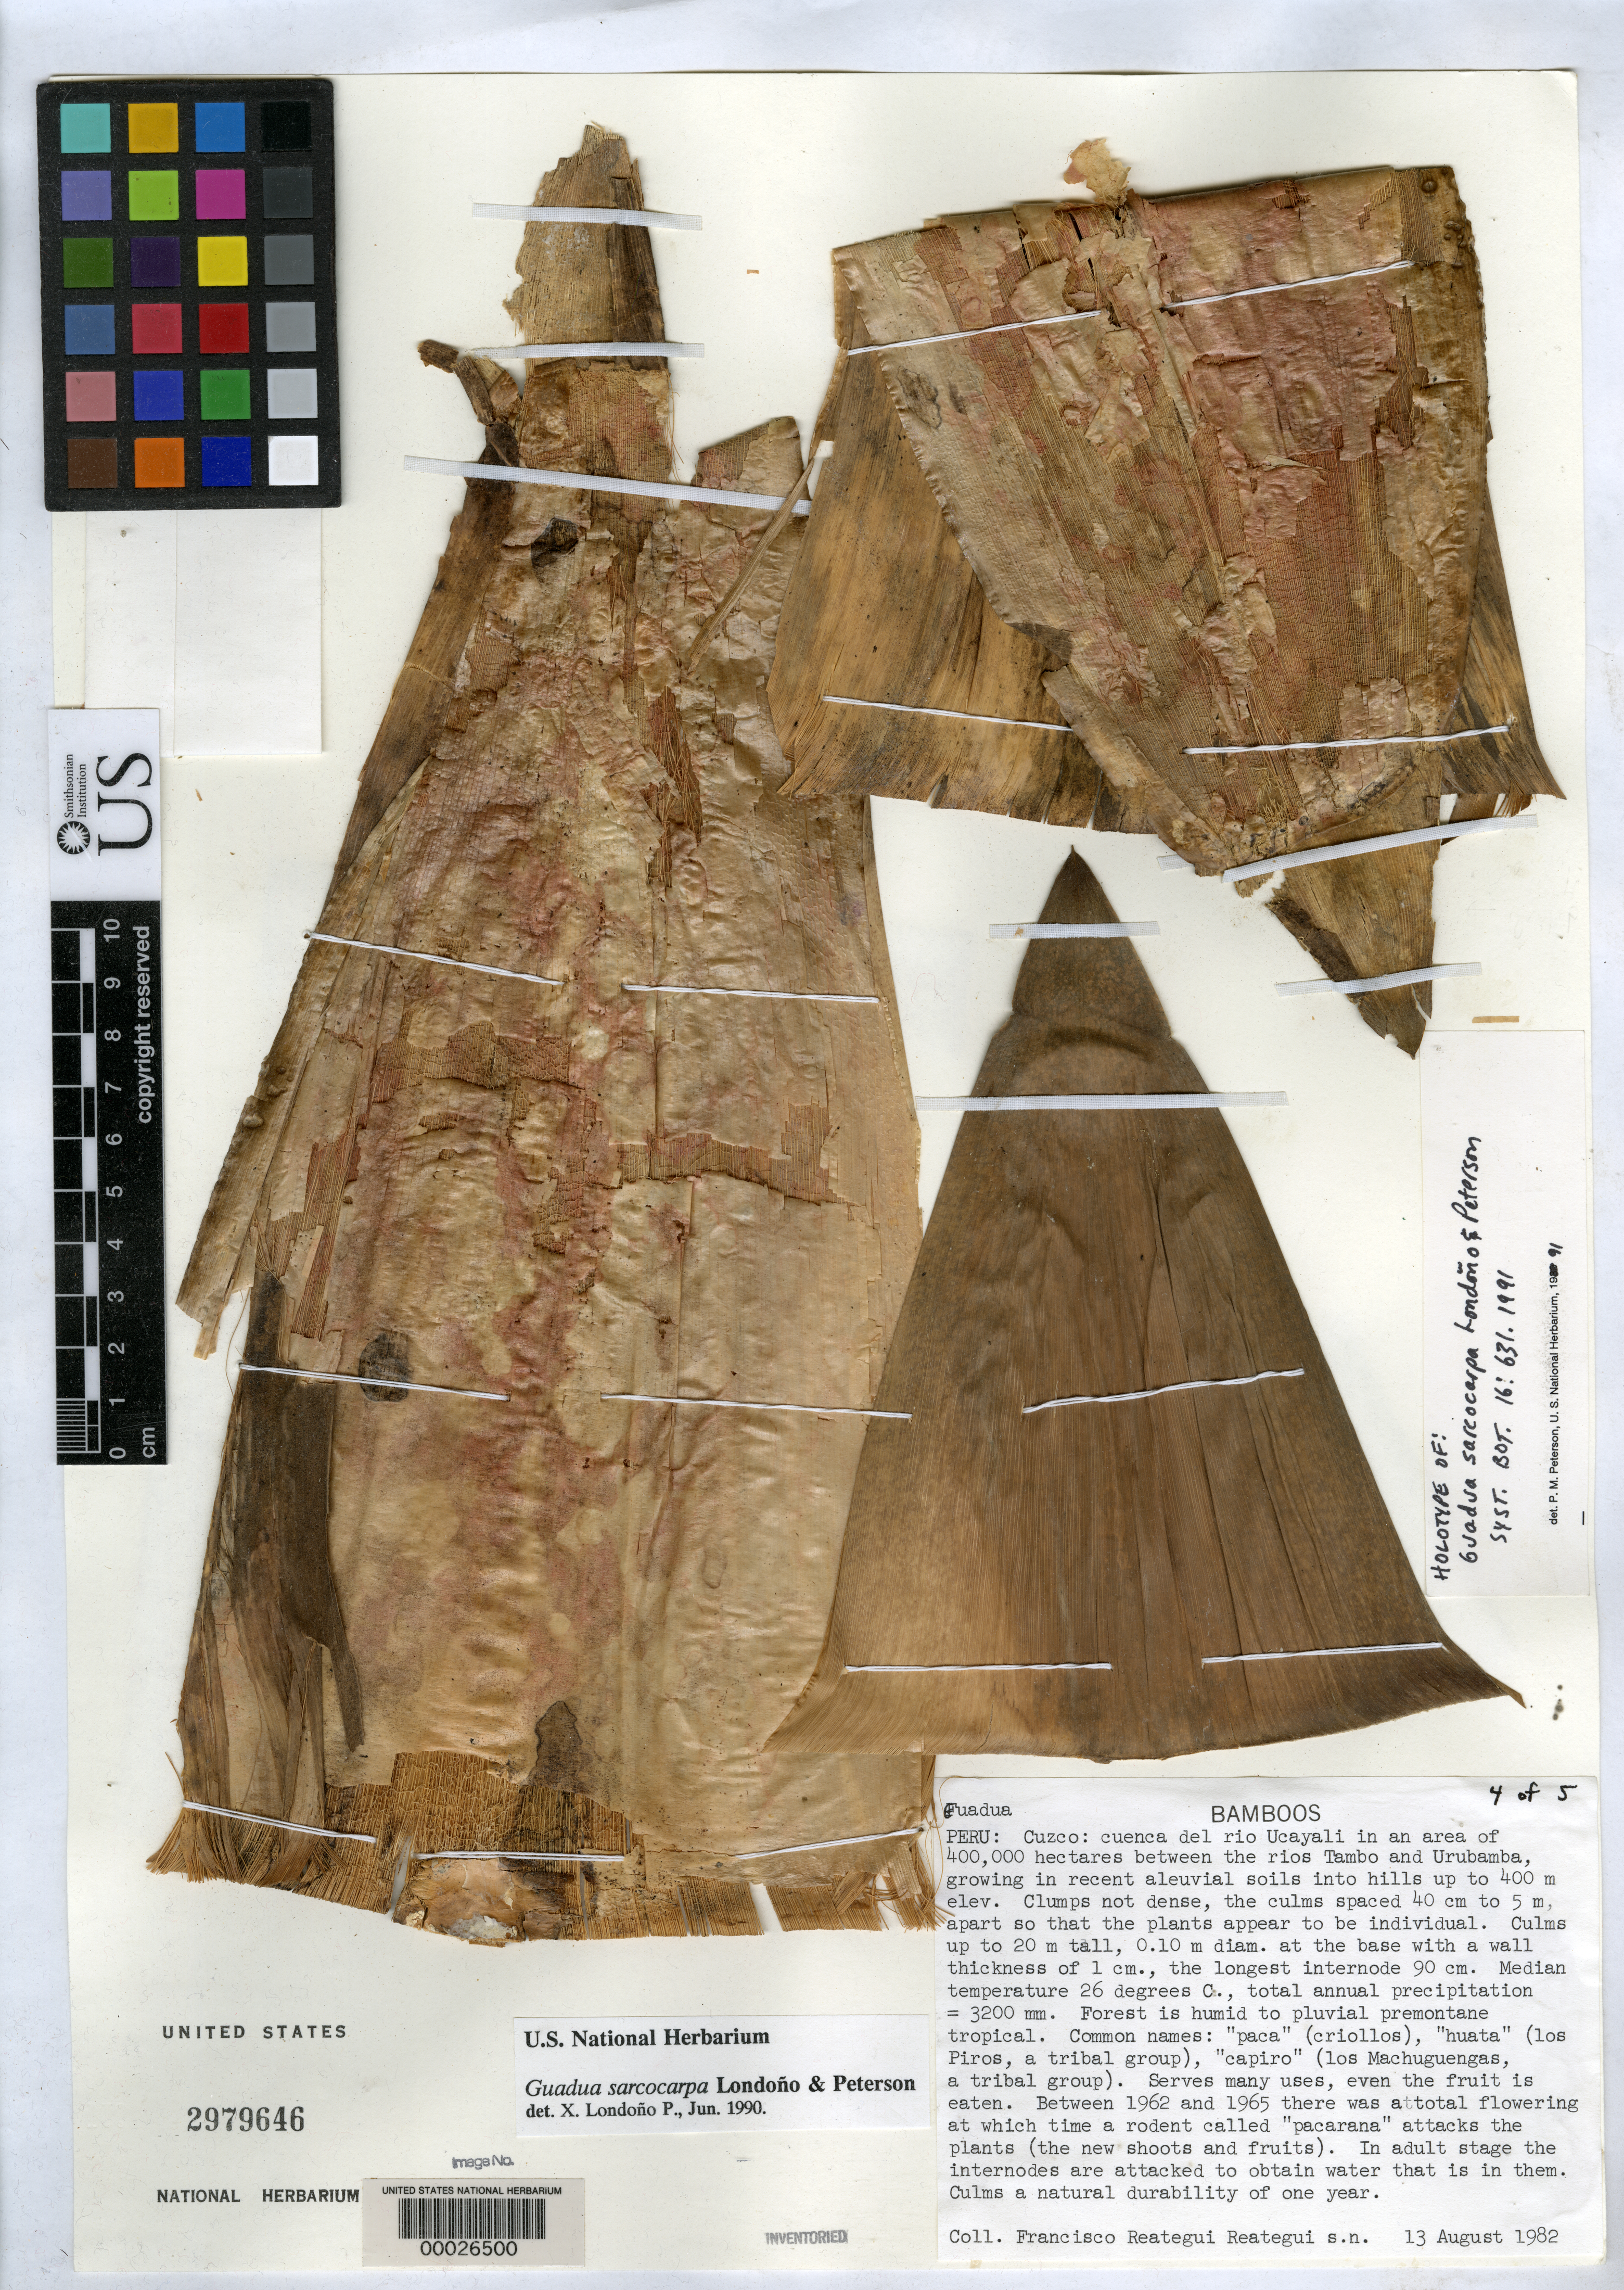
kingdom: Plantae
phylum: Tracheophyta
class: Liliopsida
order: Poales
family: Poaceae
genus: Guadua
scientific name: Guadua sarcocarpa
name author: Londoño & P.M. Peterson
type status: Holotype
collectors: F. Reategui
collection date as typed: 13 Aug 1982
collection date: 1982-08-13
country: Peru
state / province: Cusco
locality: Cuenca del Río Ucayali in area of 400,000 hectares between Ríos Tambo and Urubamba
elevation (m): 400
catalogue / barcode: US 2979646